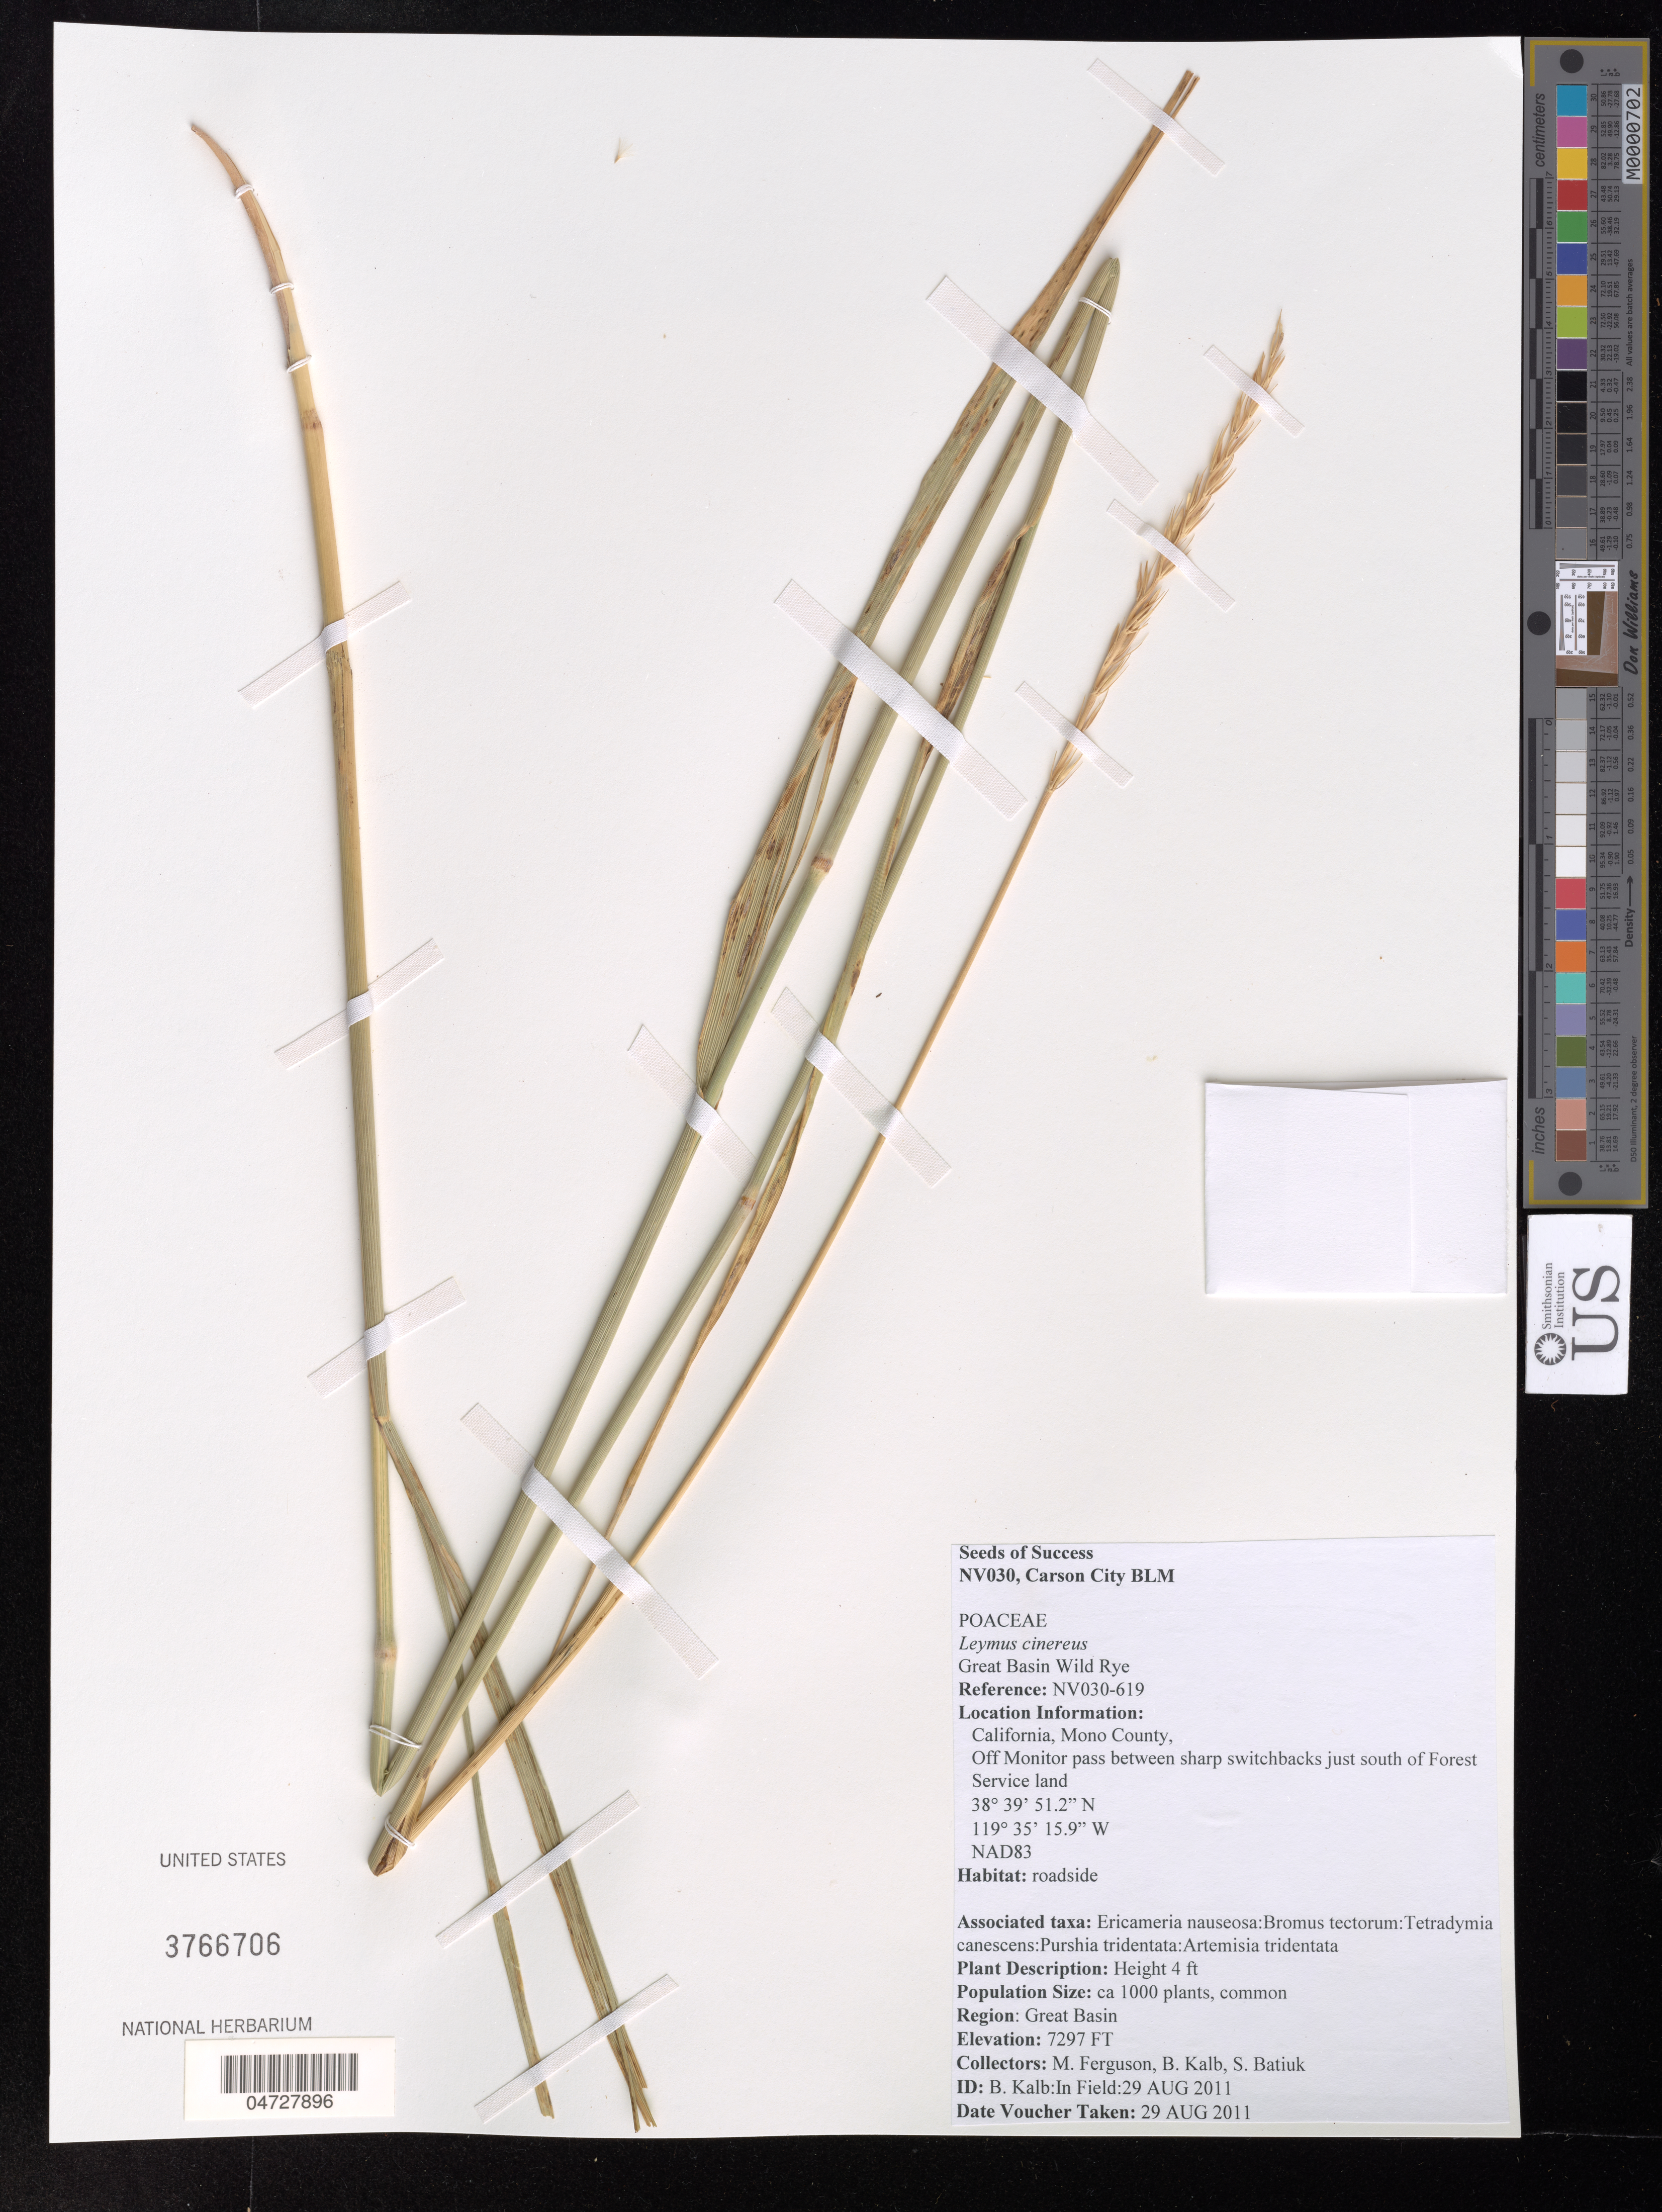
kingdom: Plantae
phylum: Tracheophyta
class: Magnoliopsida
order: Asterales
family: Asteraceae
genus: Ericameria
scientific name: Ericameria nauseosa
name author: (Pall. ex Pursh) G.L. Nesom & G.I. Baird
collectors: M. Ferguson, B. Kalb & S. Batiuk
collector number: NV030-619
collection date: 2011-08-29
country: United States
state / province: California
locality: Mono County, Off Monitor pass between sharp switchbacks just south of Forest Service land, Great Basin.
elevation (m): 2224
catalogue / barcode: US 3766706